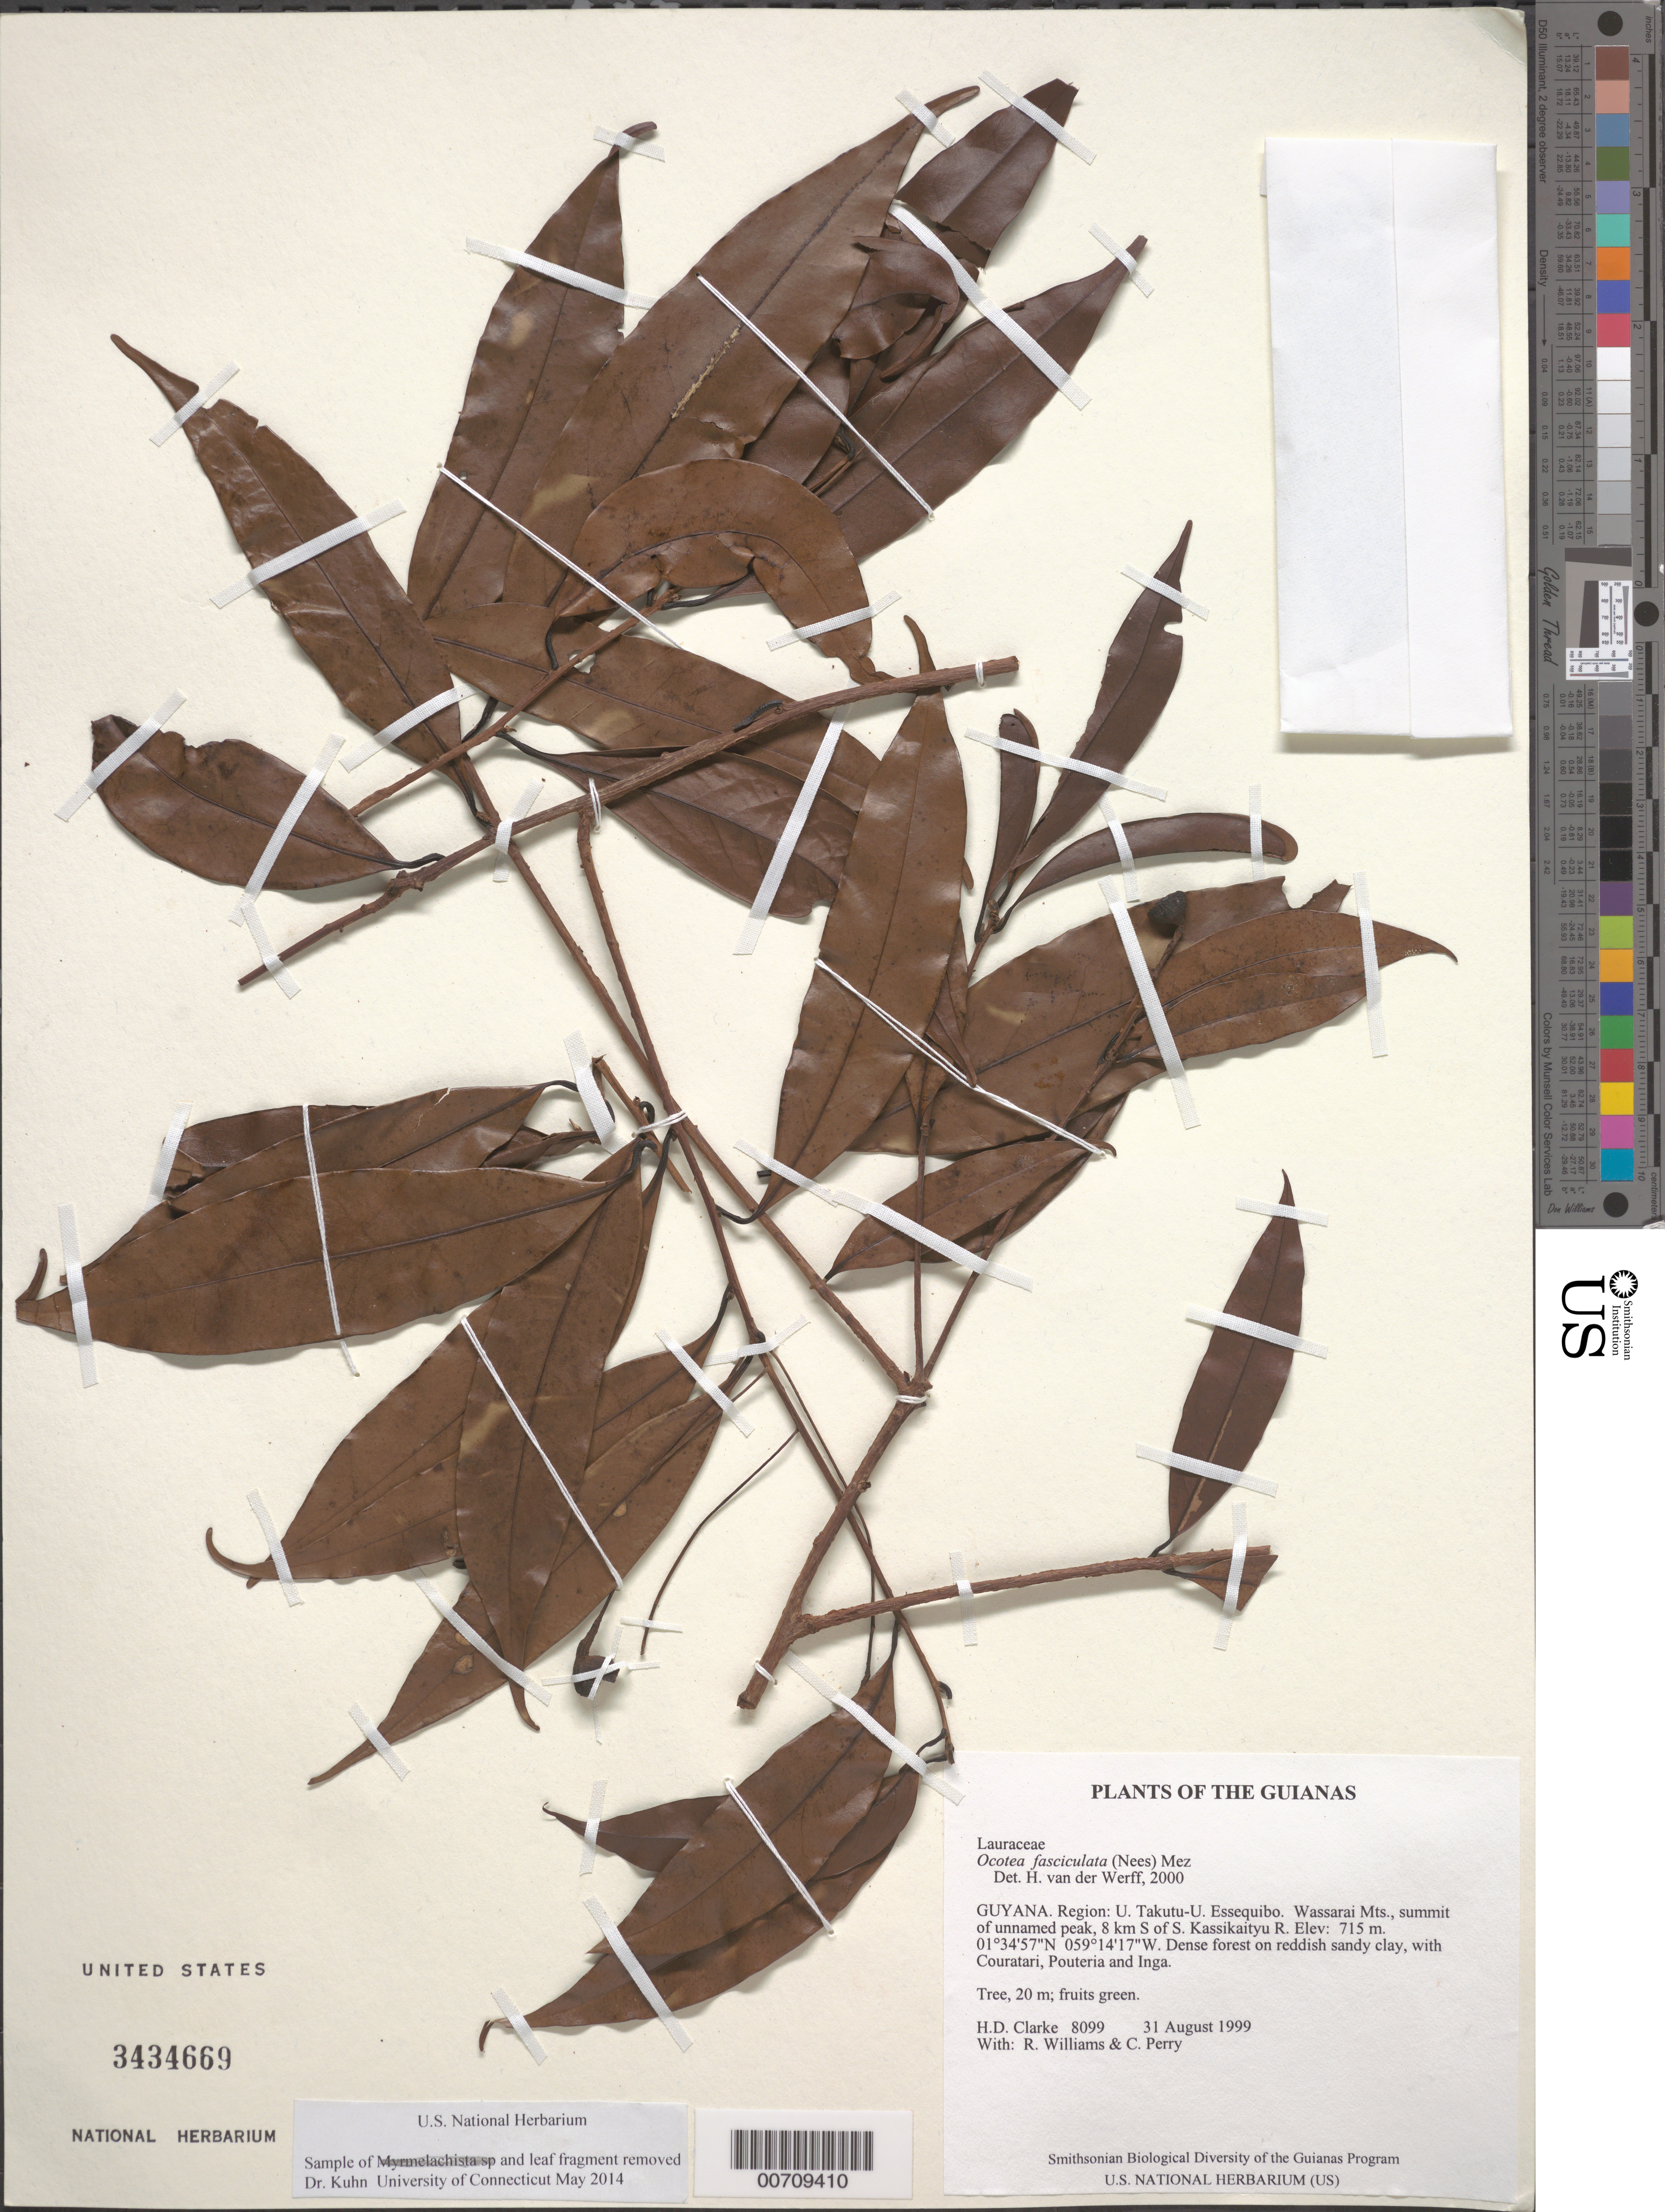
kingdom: Plantae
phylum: Tracheophyta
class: Magnoliopsida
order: Laurales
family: Lauraceae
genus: Ocotea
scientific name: Ocotea fasciculata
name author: (Nees) Mez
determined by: van der Werff, H., (MO), Missouri Botanical Garden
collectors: H. D. Clarke, R. Williams & C. Perry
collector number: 8099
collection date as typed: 31 August 1999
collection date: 1999-08-31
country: Guyana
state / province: U. Takutu-U. Essequibo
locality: Wassarai Mts., summit of unnamed peak, 8 km S of S. Kassikaityu R.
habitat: Dense forest on reddish sandy clay, with Couratari, Pouteria and Inga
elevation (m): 715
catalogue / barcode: US 3434669